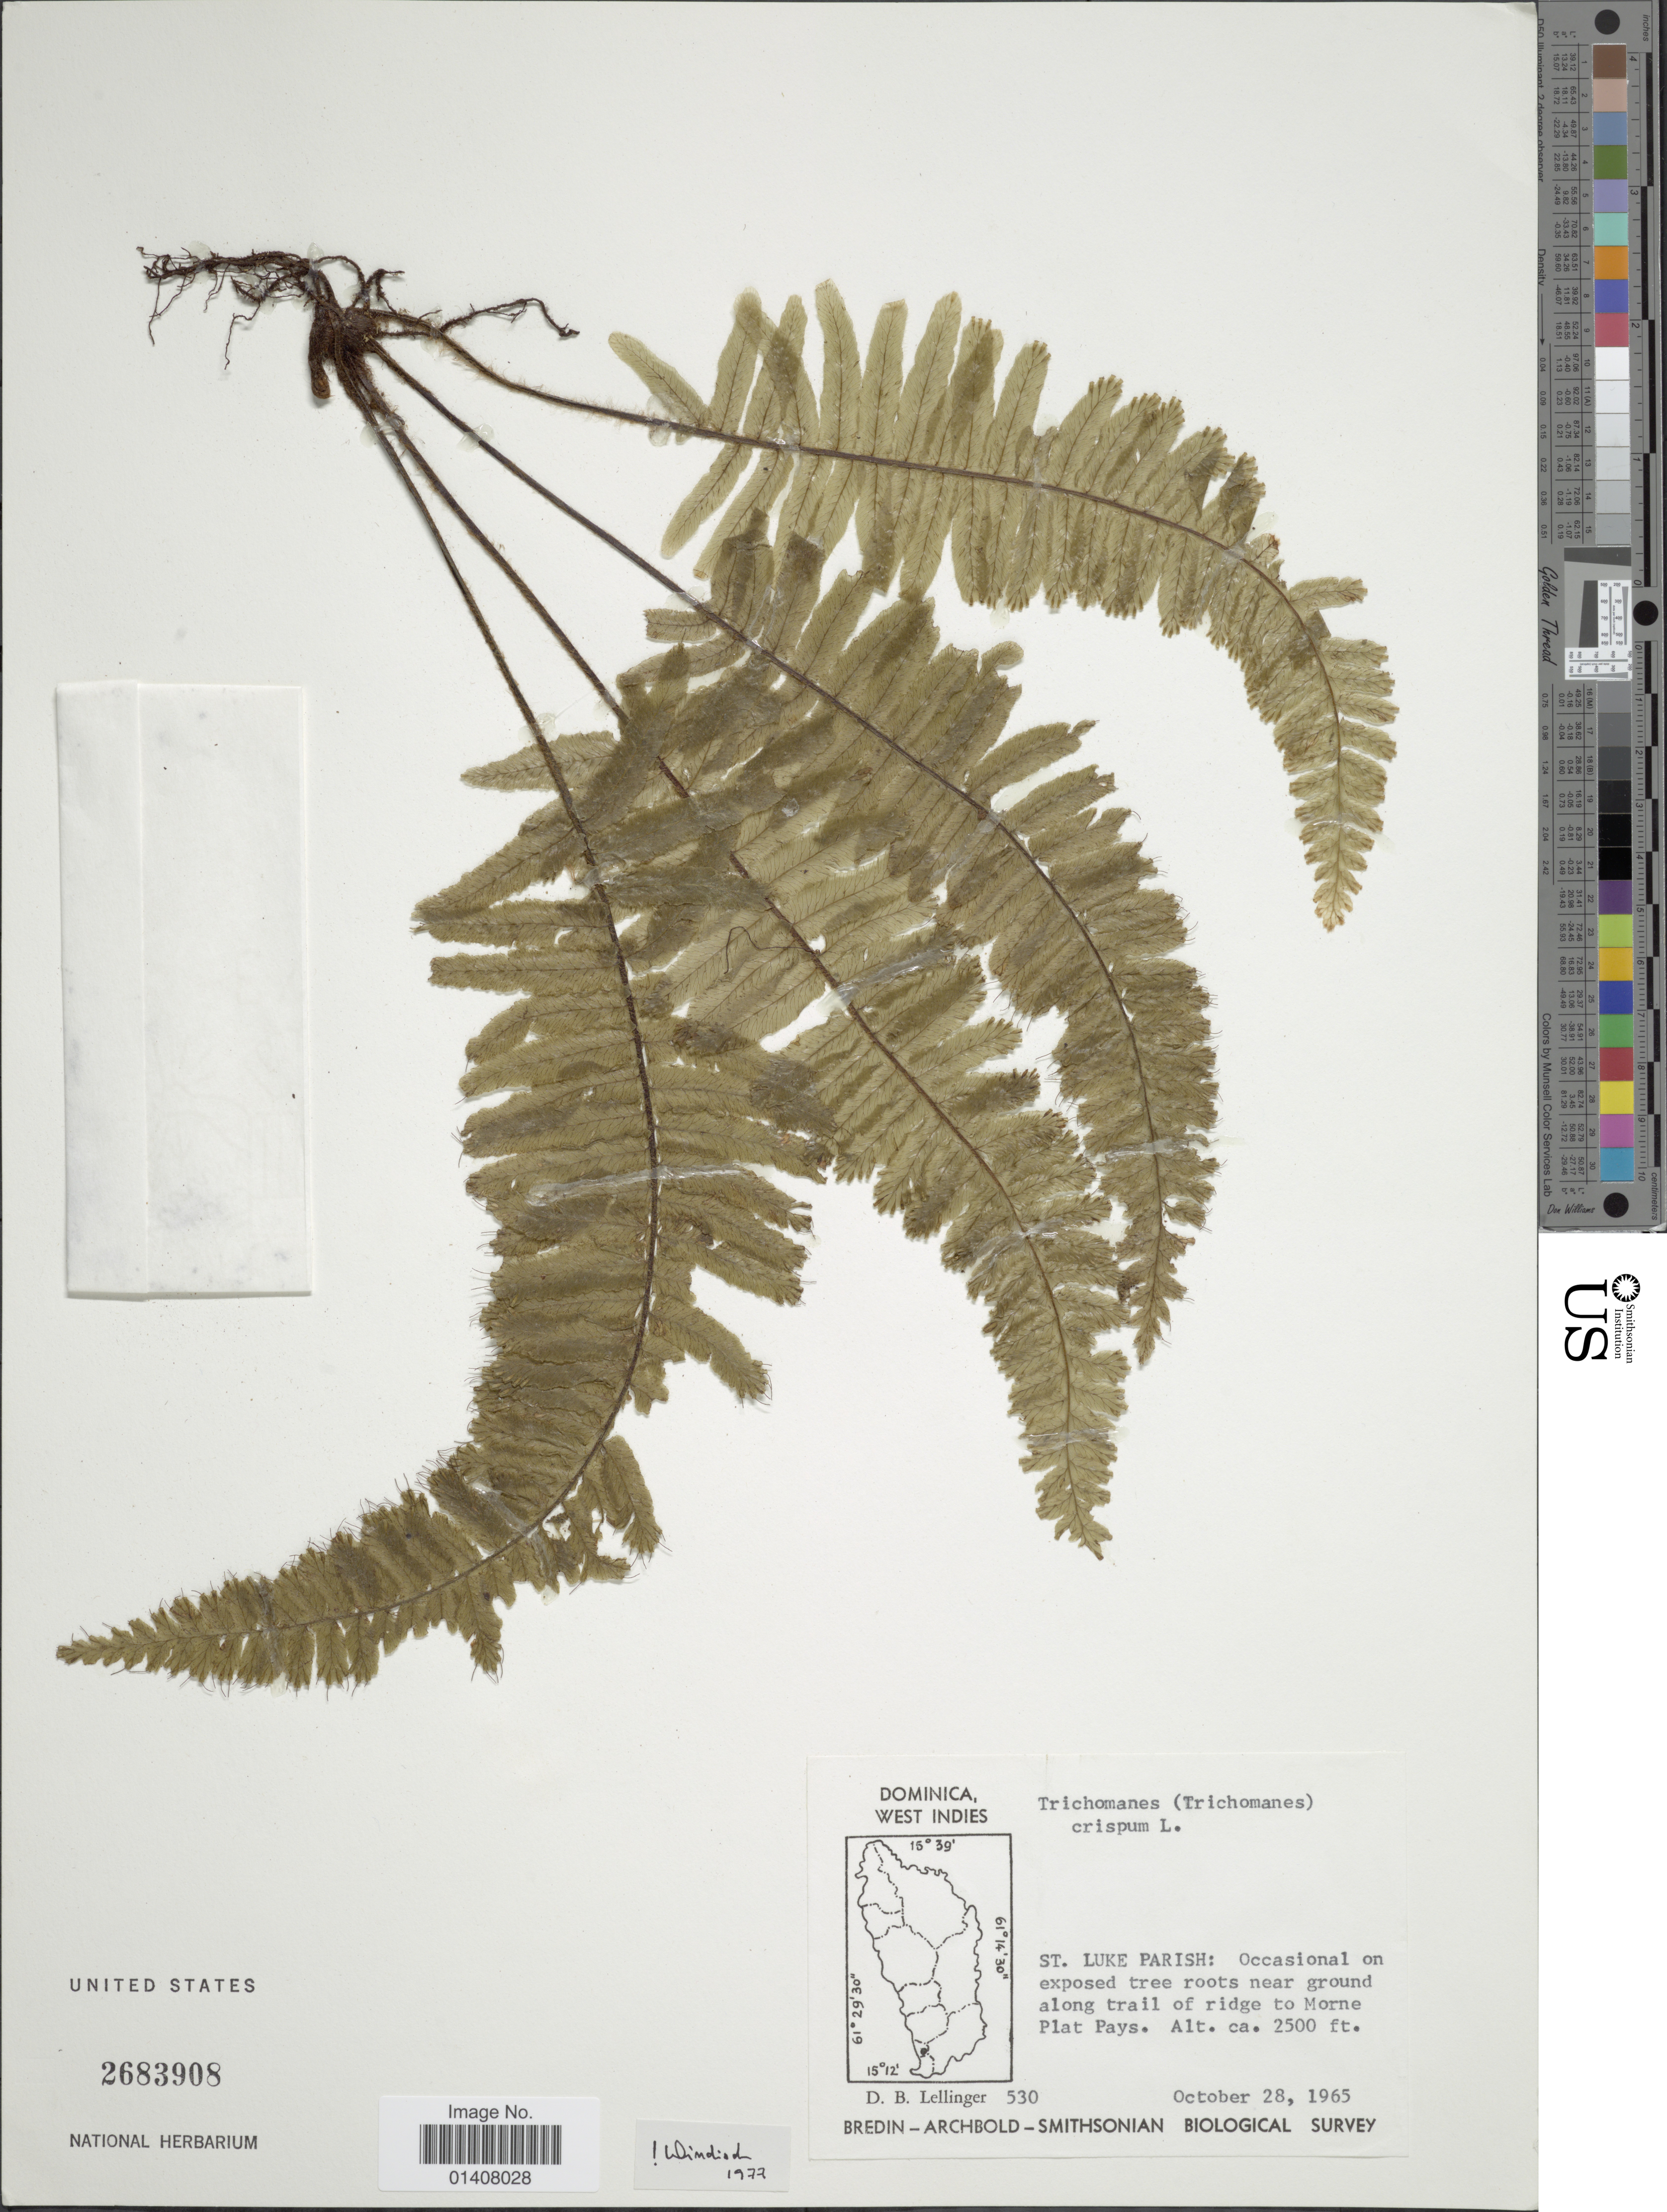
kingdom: Plantae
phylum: Tracheophyta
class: Polypodiopsida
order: Hymenophyllales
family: Hymenophyllaceae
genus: Trichomanes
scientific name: Trichomanes crispum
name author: L.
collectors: D. B. Lellinger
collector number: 530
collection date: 1965-10-28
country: Dominica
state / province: St. Luke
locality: Dominica West Indies, St. Luke Parish: occasional on exposed tree roots near ground along trail of ridge to Morne Plat Pays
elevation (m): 762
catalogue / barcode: US 2683908